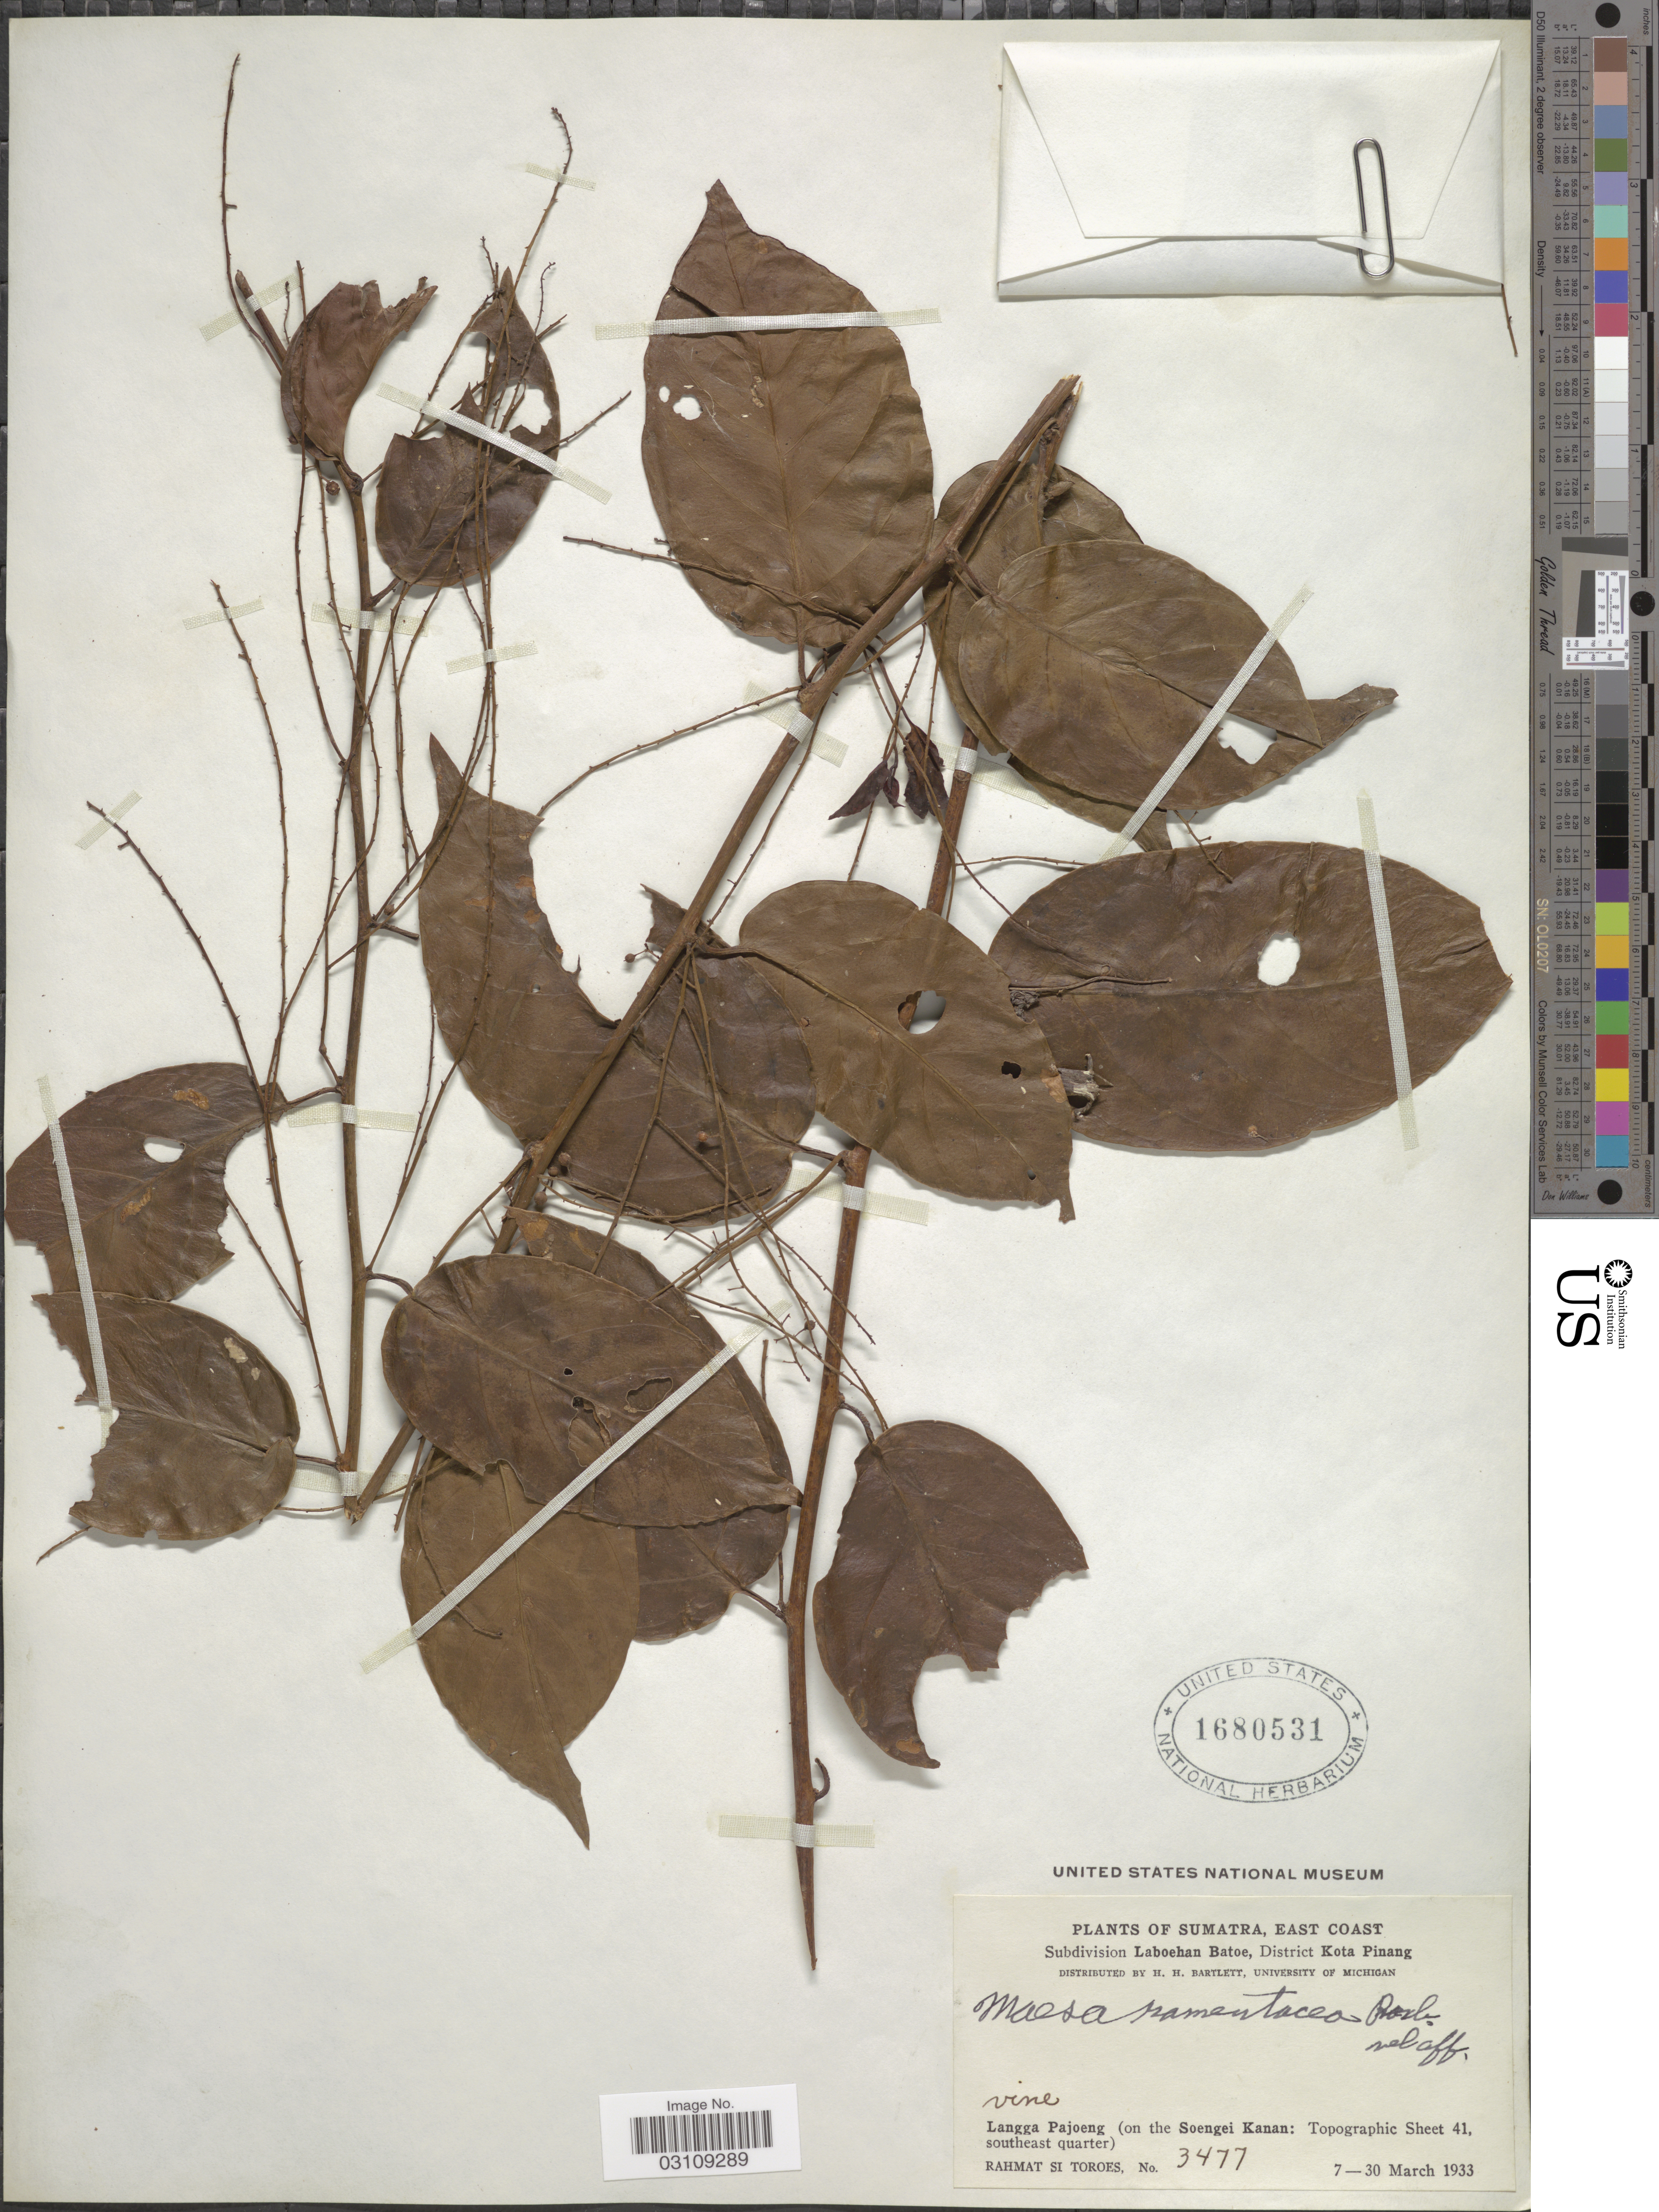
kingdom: Plantae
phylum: Tracheophyta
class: Magnoliopsida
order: Ericales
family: Primulaceae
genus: Maesa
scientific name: Maesa ramentacea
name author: (Roxb.) A. DC.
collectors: Rahmat Si Boeea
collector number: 3477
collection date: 1933-03-07/1933-03-30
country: Indonesia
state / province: Sumatra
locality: East Coast. Subdivision Laboehan Batoe, District Kota Pinang. Langga Pajoeng (on the Soengei Kanan: Topographic Sheet 41, southeast quarter).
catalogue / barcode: US 1680531